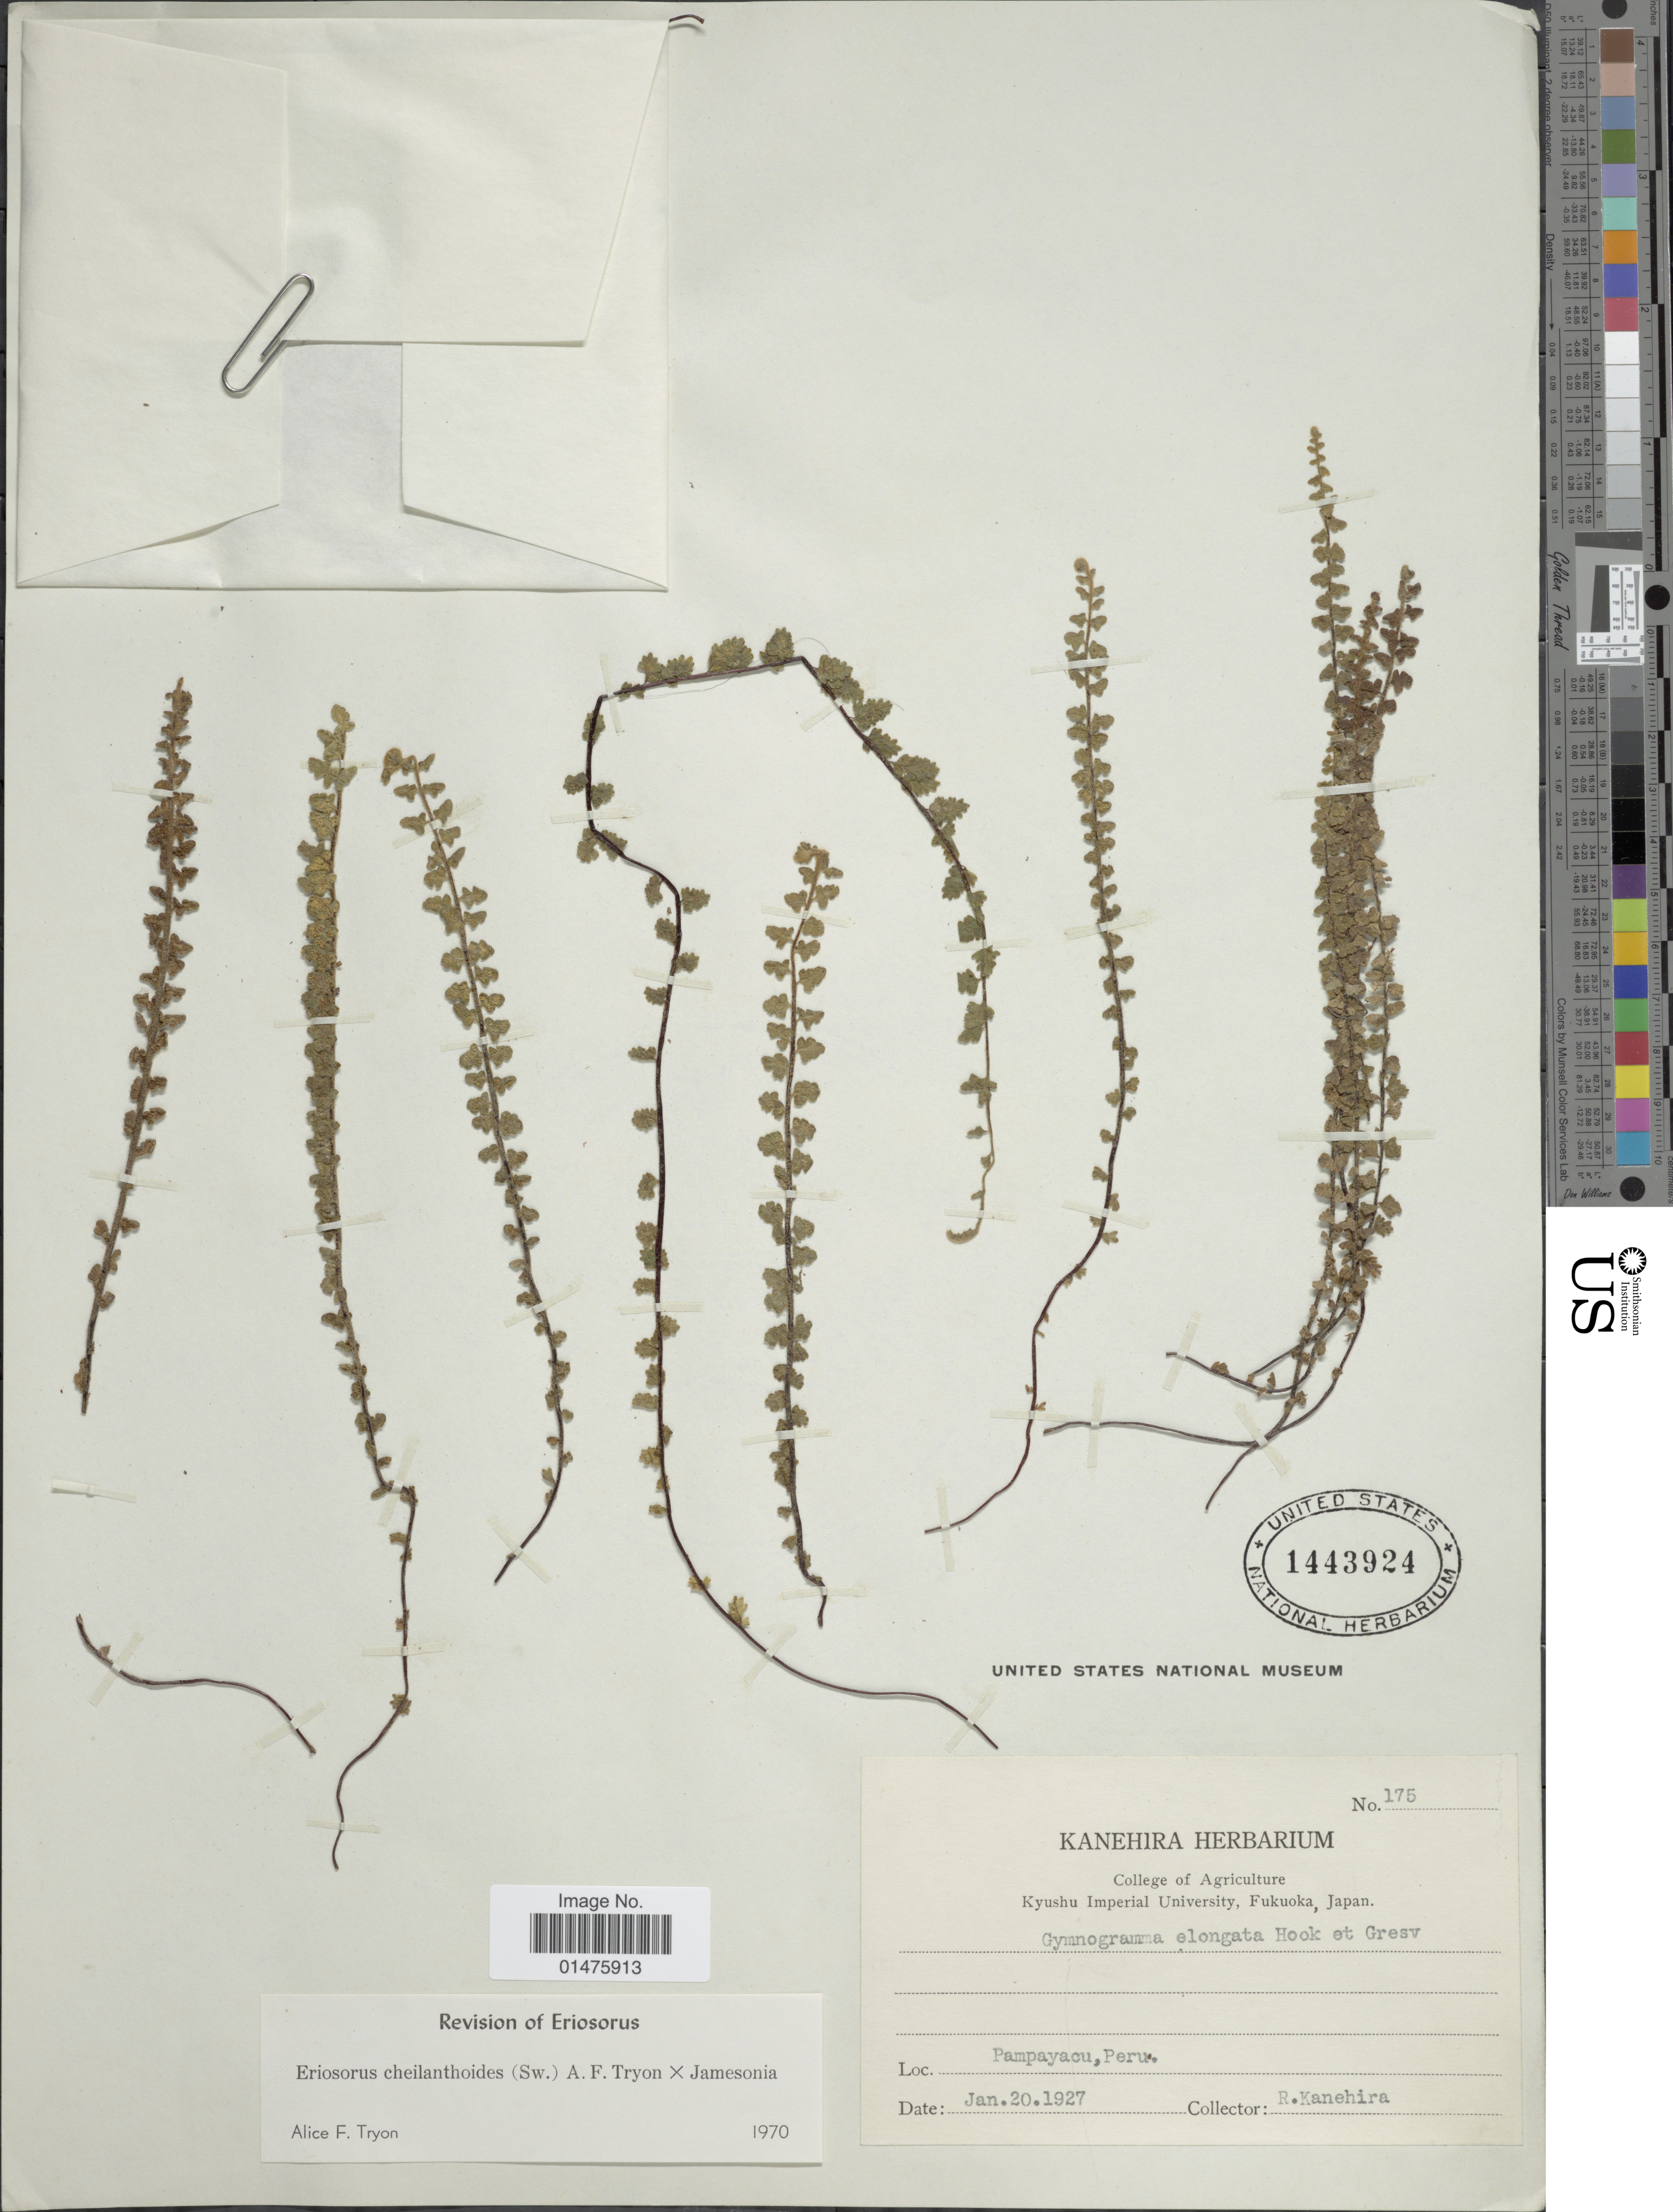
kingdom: Plantae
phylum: Tracheophyta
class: Polypodiopsida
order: Polypodiales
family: Pteridaceae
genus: Jamesonia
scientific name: Jamesonia cheilanthoides x J. jamesonia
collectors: R. Kanehira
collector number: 175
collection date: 1927-01-20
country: Peru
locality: Pampayacu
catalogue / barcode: US 1443924